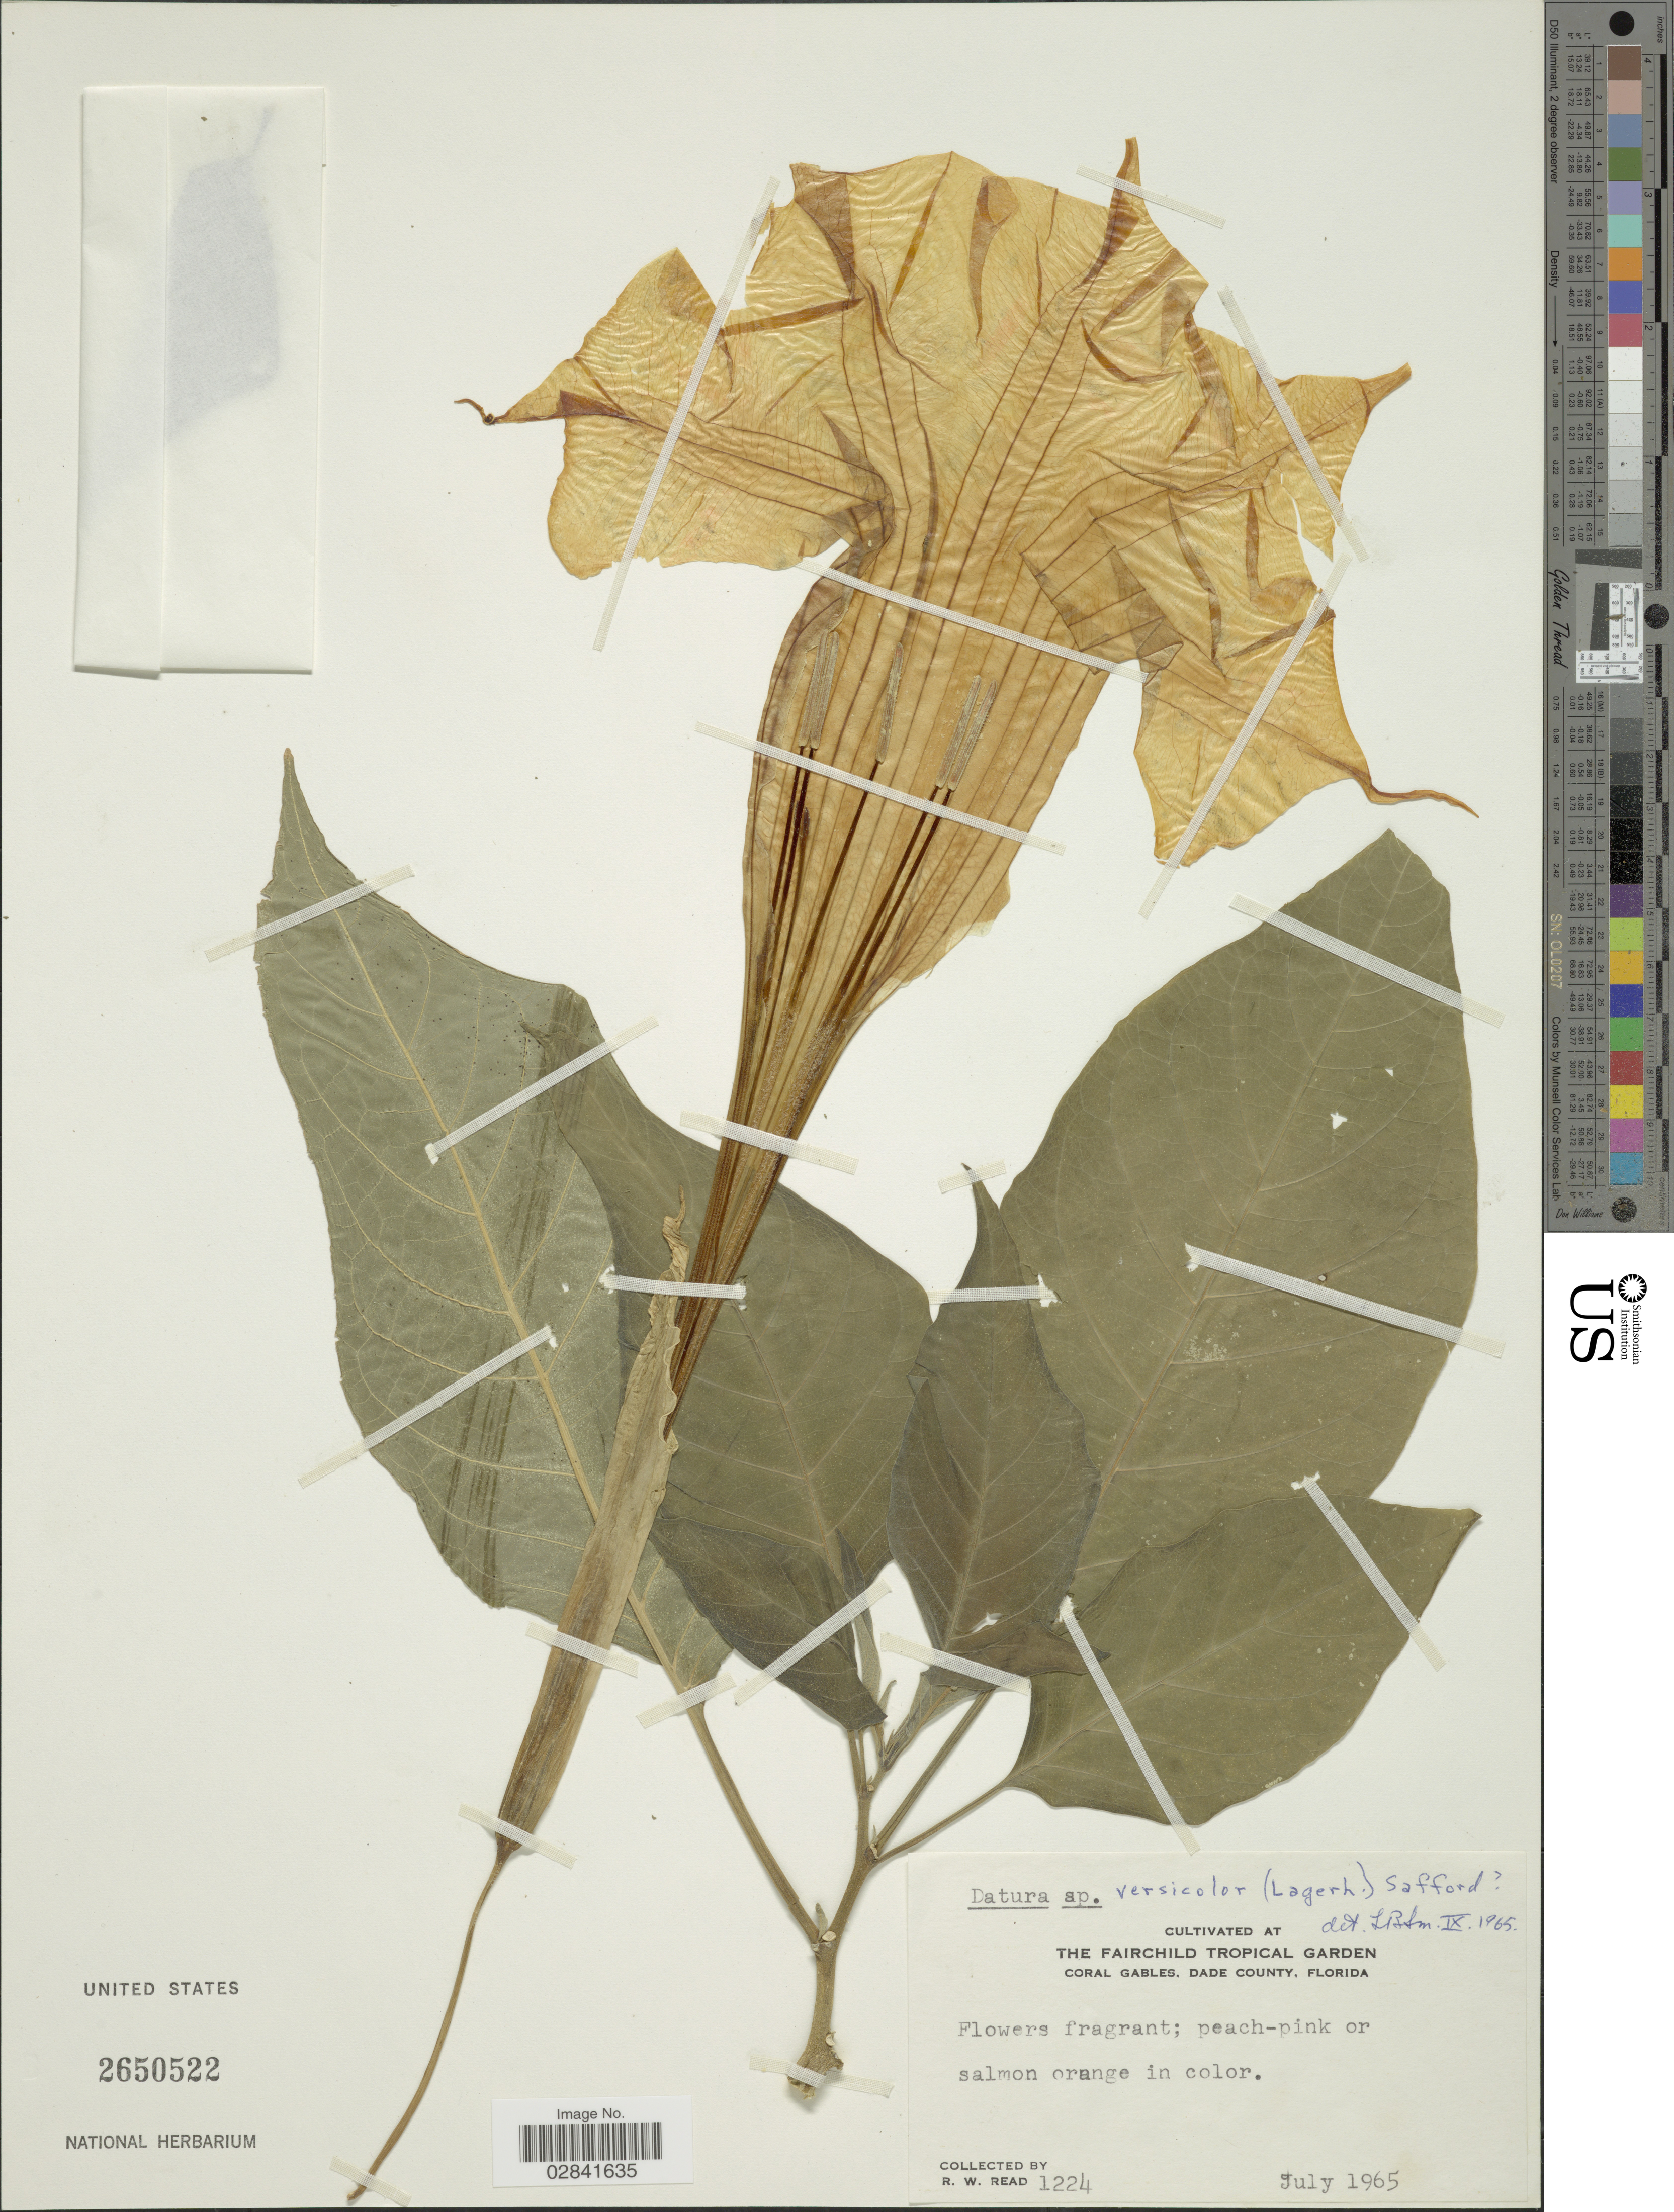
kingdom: Plantae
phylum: Tracheophyta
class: Magnoliopsida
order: Solanales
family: Solanaceae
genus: Brugmansia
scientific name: Brugmansia versicolor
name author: Lagerh.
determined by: (US) Smithsonian Institution - National Museum of Natural History - Department of Botany (UNITED STATES)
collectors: R. W. Read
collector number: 1224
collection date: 1965-07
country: United States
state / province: Florida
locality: The Fairchild Tropical Garden. Coral Gables, Dade county.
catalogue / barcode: US 2650522